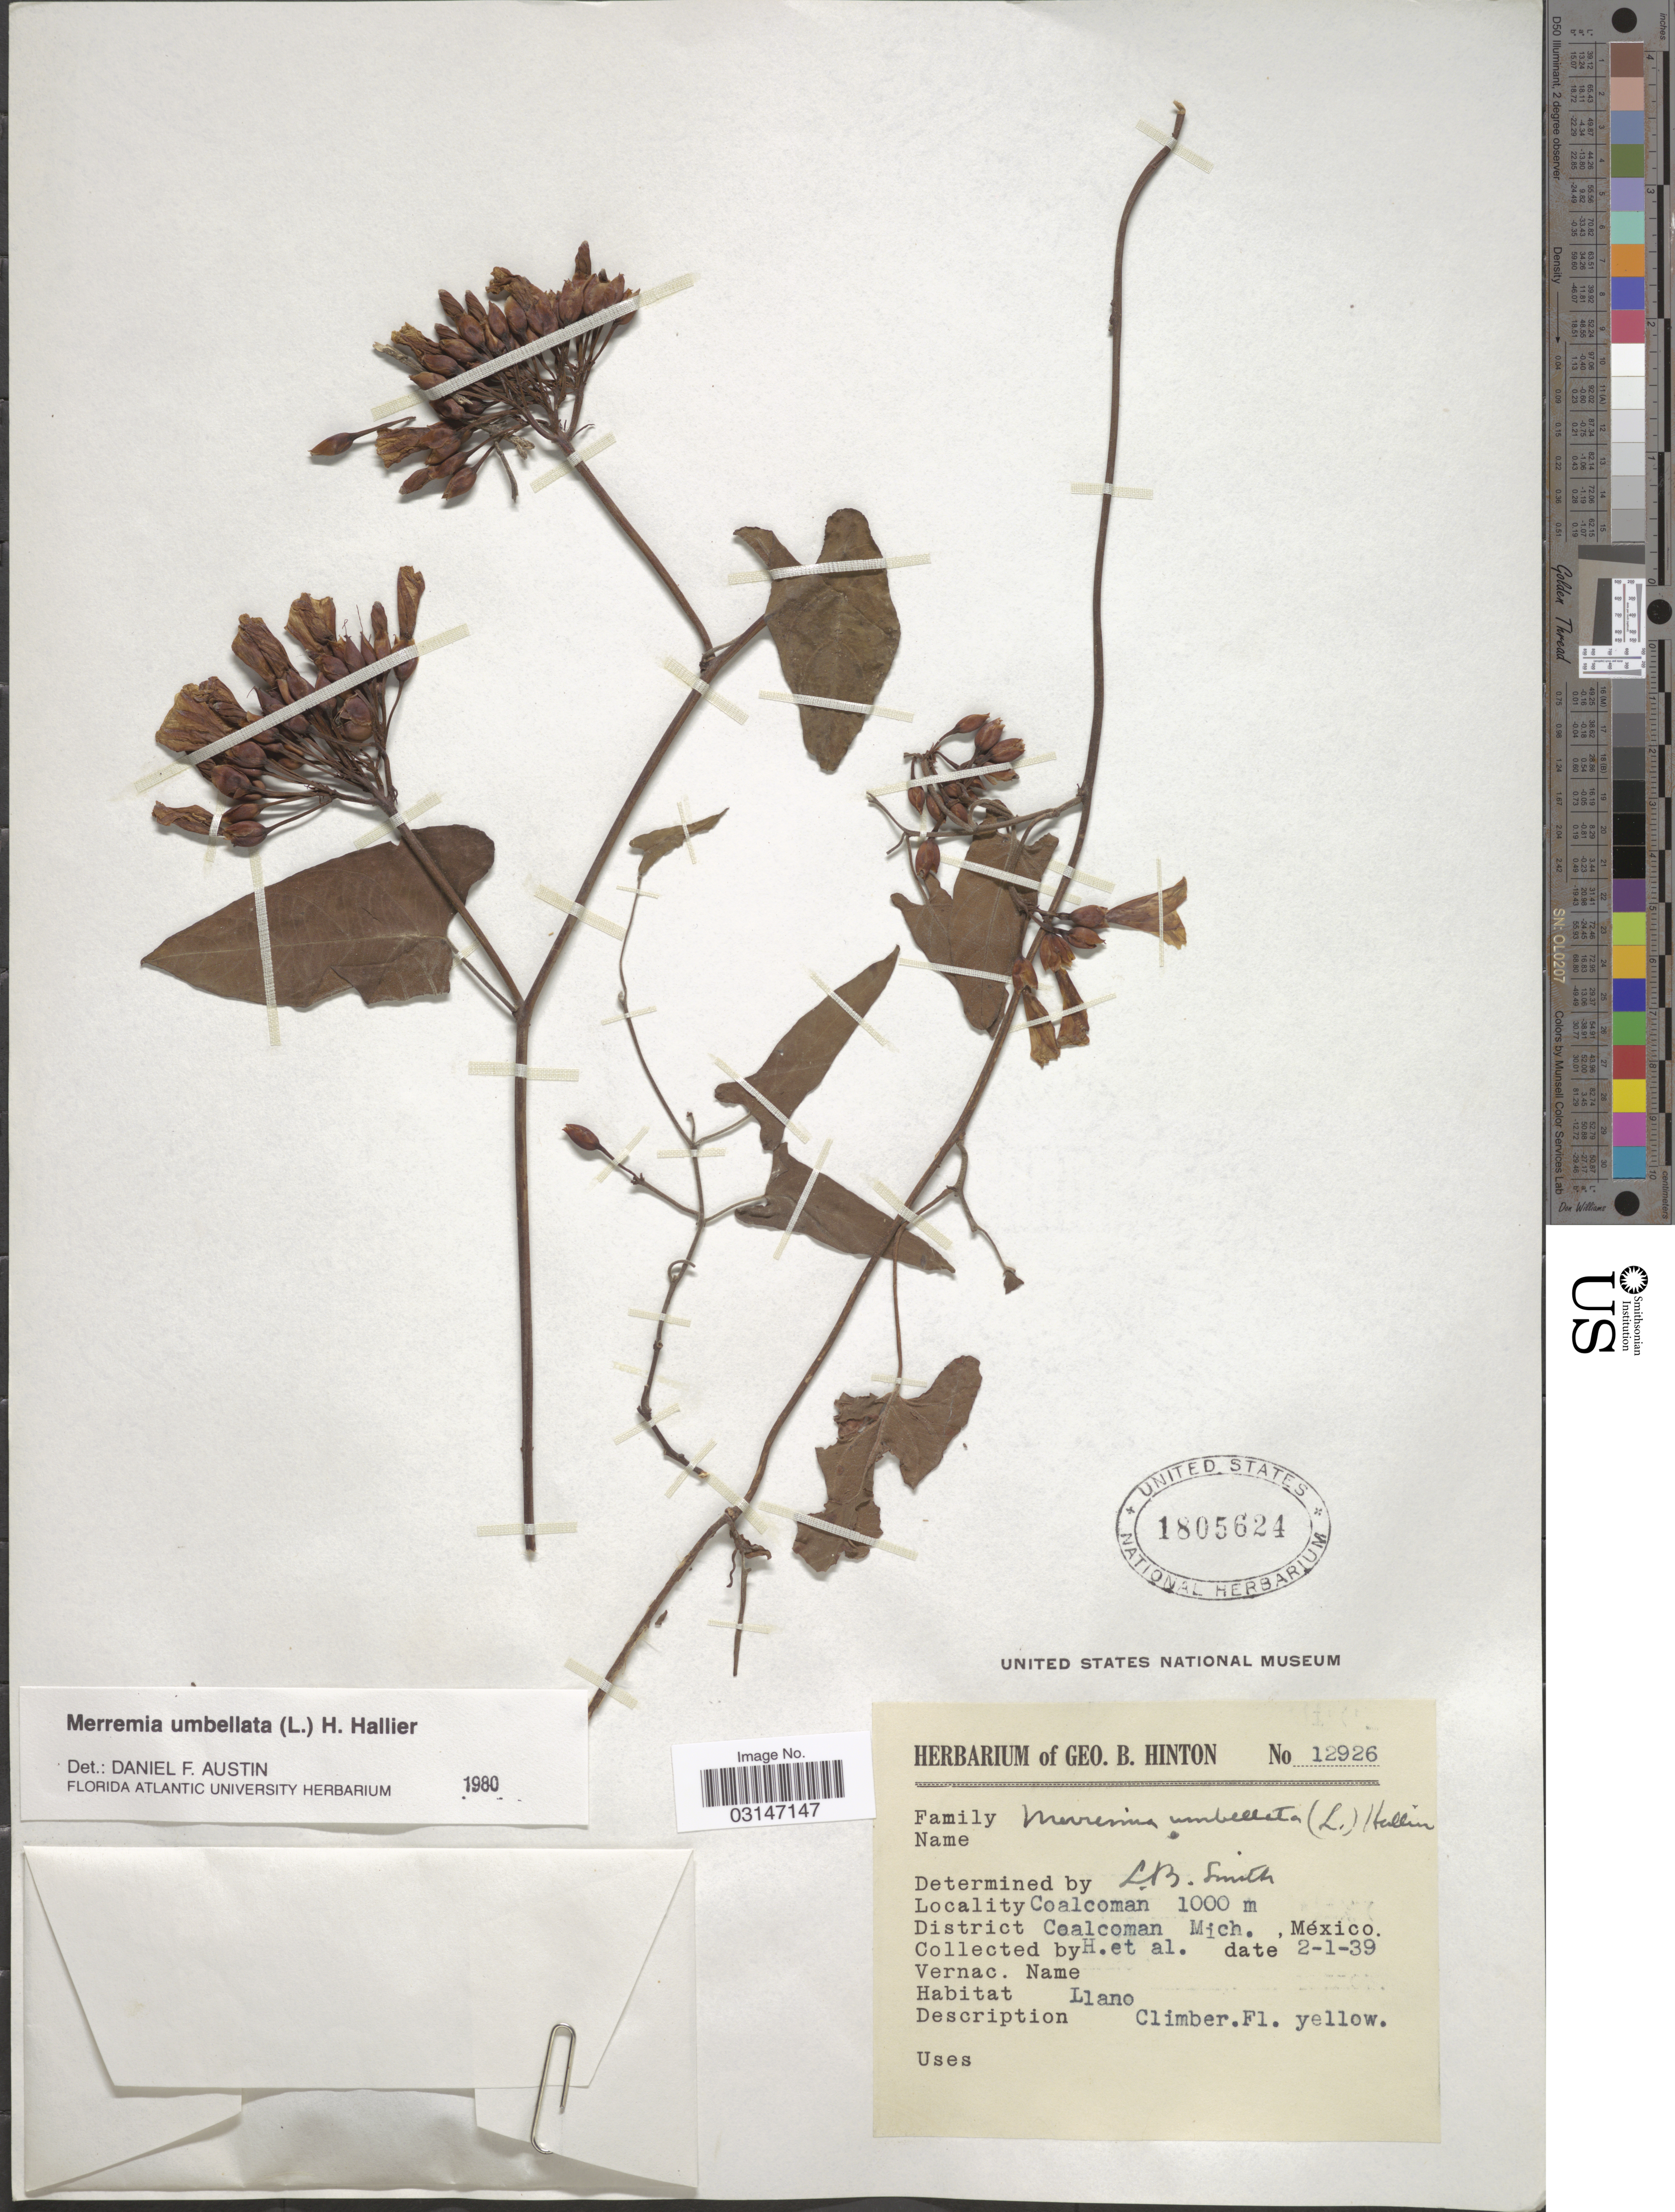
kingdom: Plantae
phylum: Tracheophyta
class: Magnoliopsida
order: Solanales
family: Convolvulaceae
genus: Camonea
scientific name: Camonea umbellata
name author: (L.) A. R. Simões & Staples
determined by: Strong, Mark T., (BOT), Smithsonian Institution - National Museum of Natural History (UNITED STATES)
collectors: G. B. Hinton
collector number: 12926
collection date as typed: Transcribed d/m/y: 2/1/39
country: Mexico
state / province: Michoacán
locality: Coalcoman, District Coalcoman, Mich., México.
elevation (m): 1000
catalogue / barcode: US 1805624